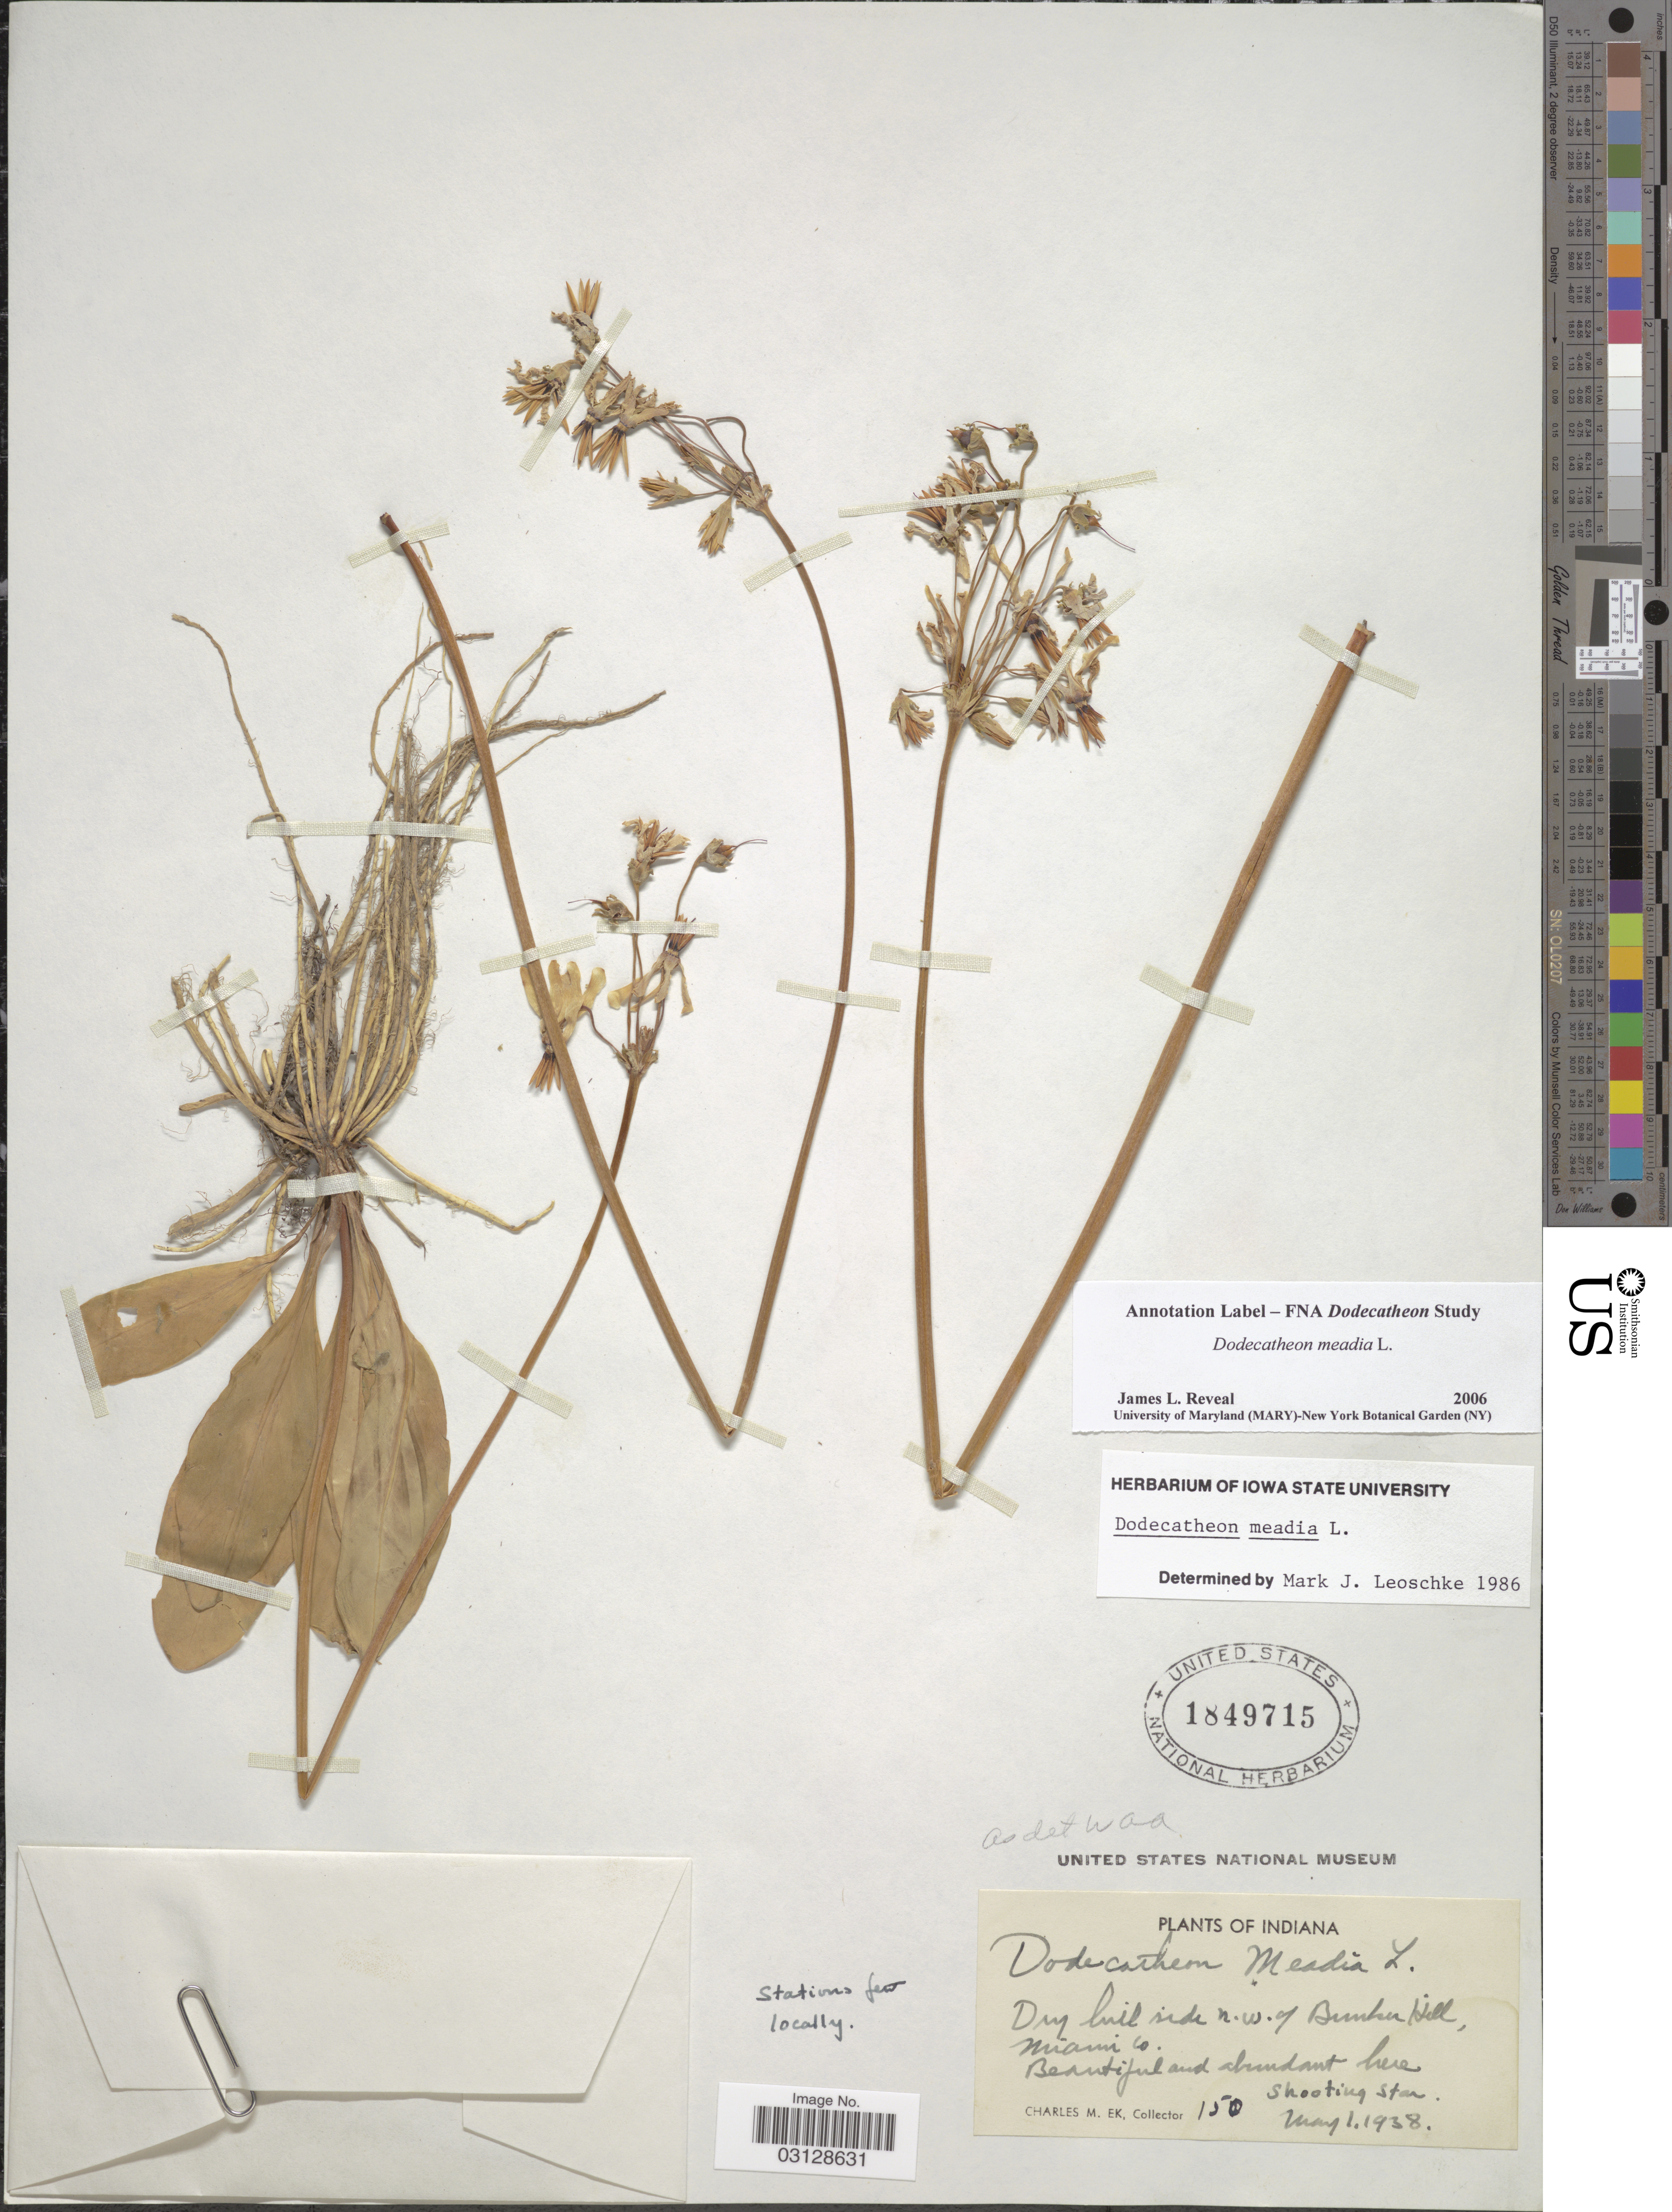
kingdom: Plantae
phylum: Tracheophyta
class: Magnoliopsida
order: Ericales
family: Primulaceae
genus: Dodecatheon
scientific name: Dodecatheon meadia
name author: L.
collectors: C. Ek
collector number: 150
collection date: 1938-05-01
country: United States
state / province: Indiana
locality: Dry hill side n.w. of Bunker Hill, Miami Co.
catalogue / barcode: US 1849715